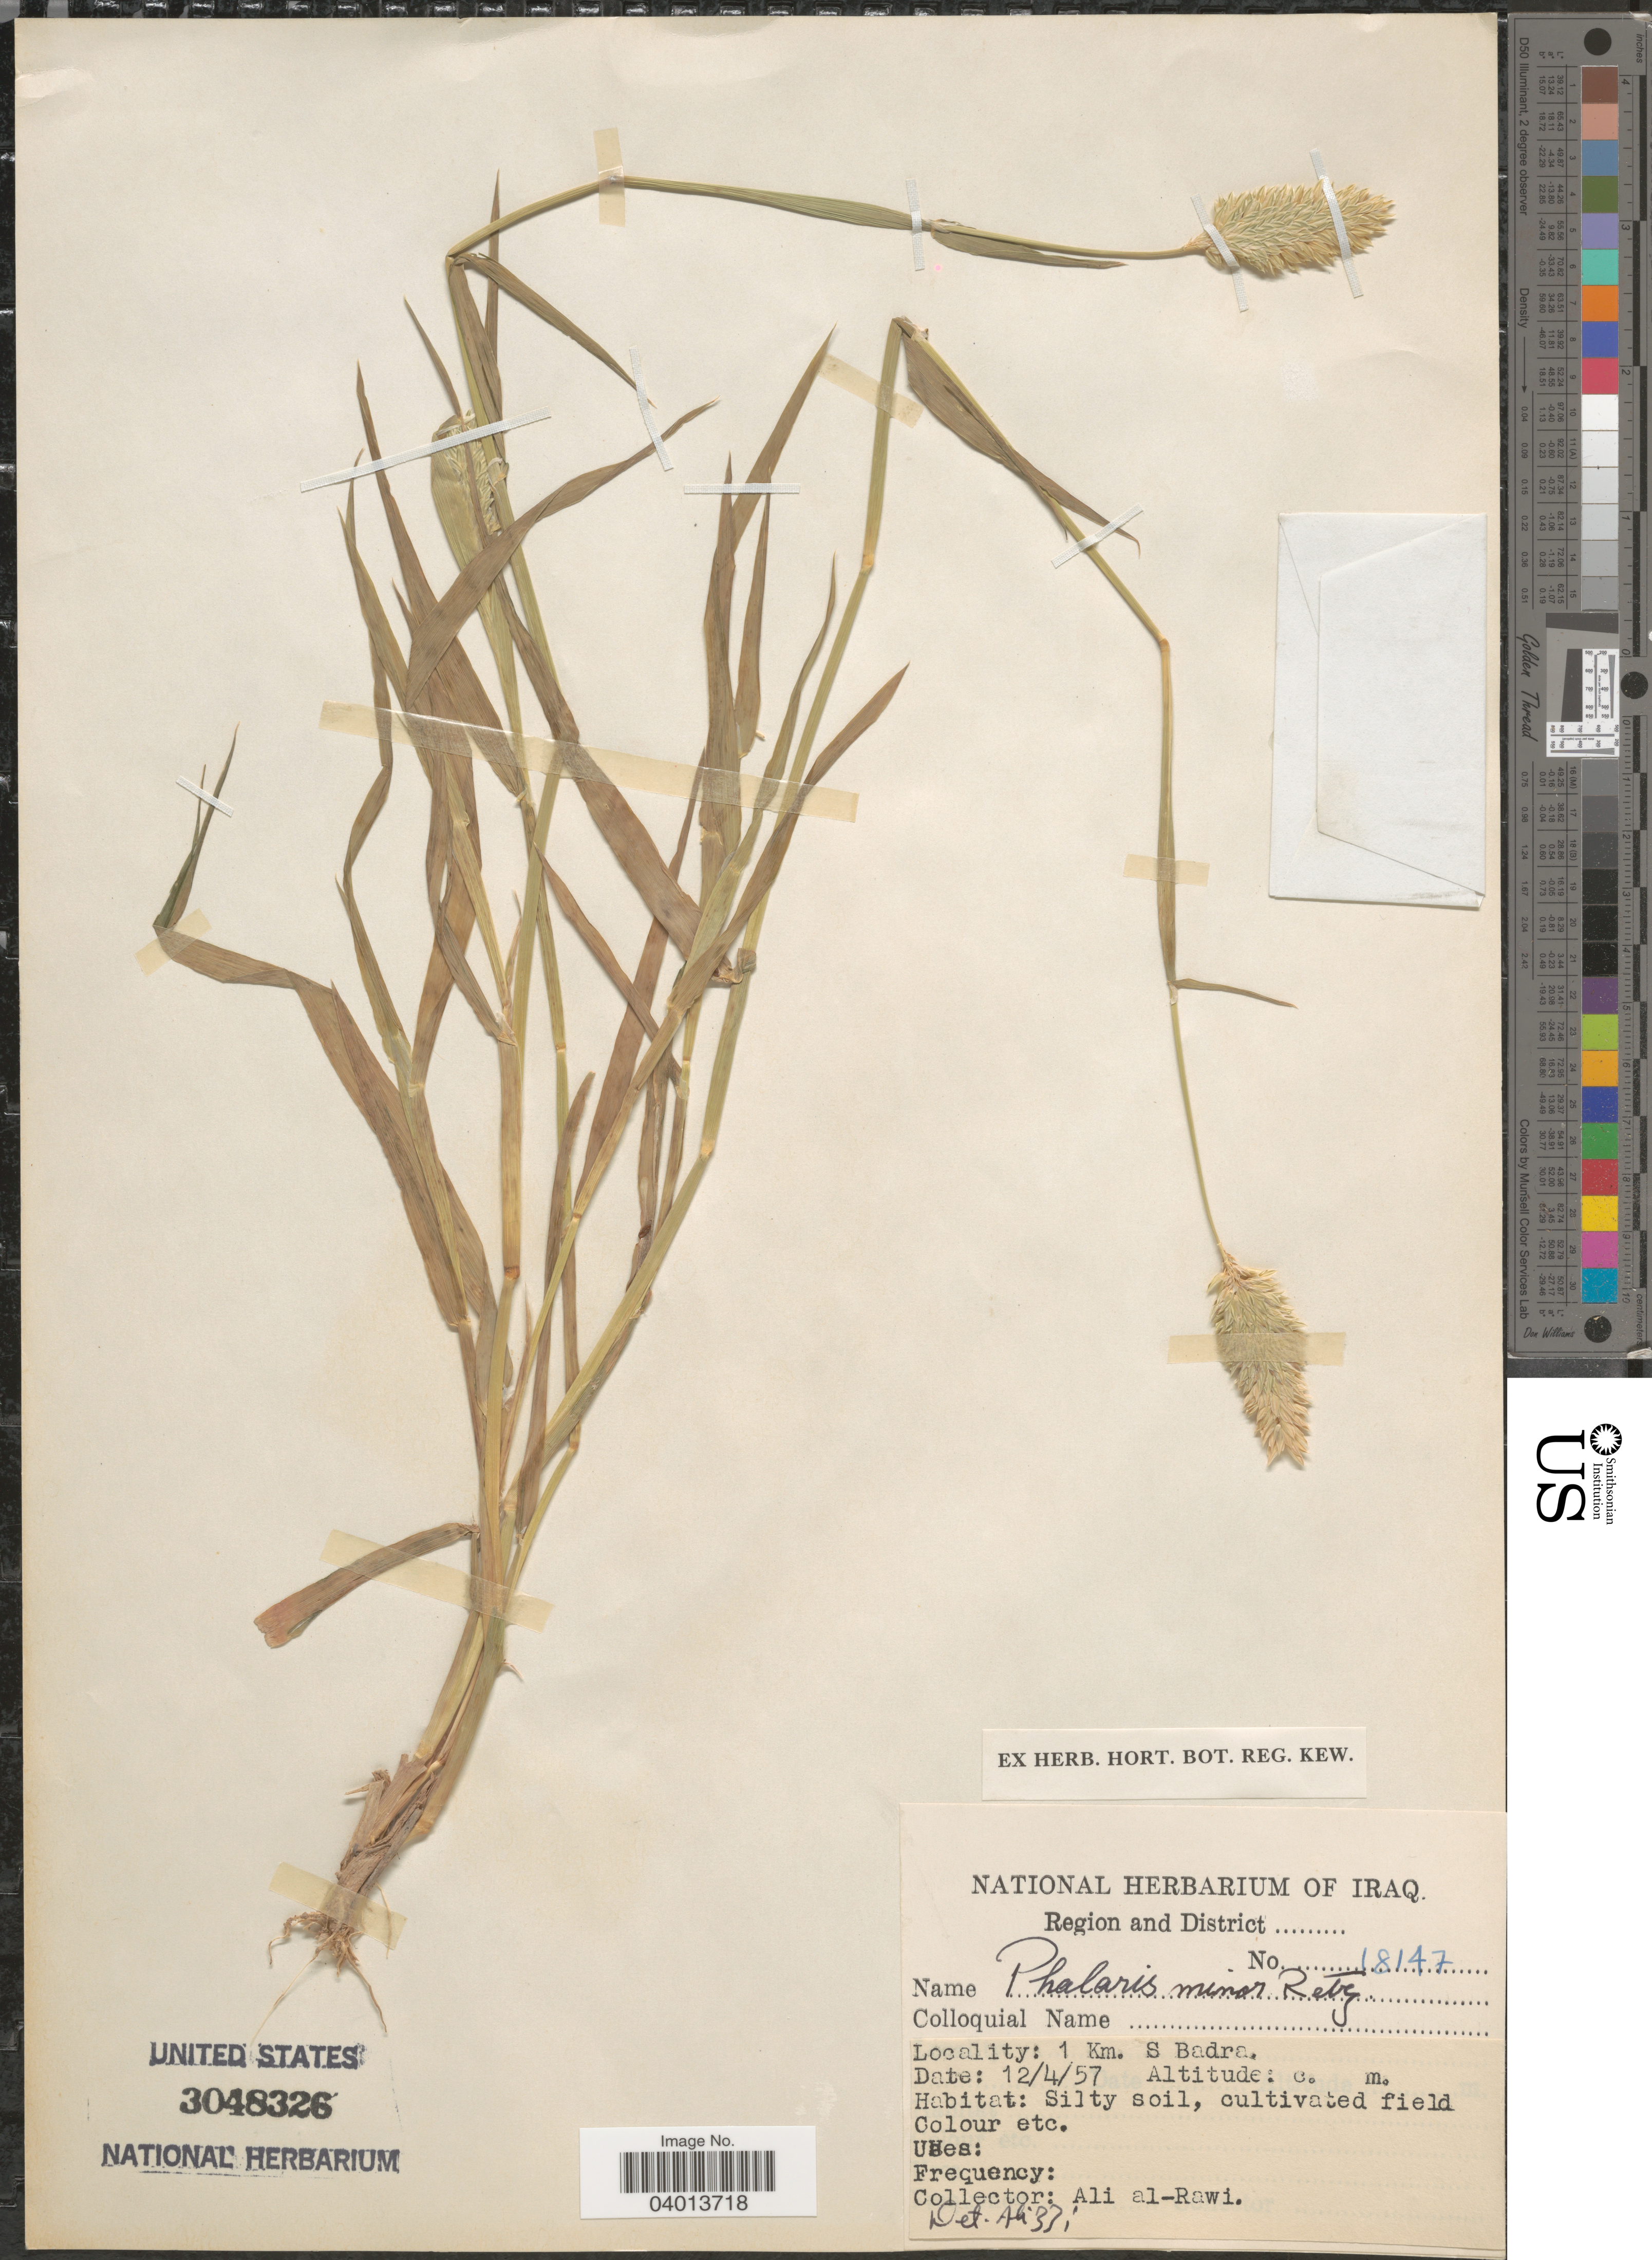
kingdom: Plantae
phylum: Tracheophyta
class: Liliopsida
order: Poales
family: Poaceae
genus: Phalaris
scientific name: Phalaris minor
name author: Retz.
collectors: A. al Rawi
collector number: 18147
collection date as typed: Transcribed d/m/y: 12/4/57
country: Iraq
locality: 1 Km. S Badra.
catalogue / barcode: US 3048326